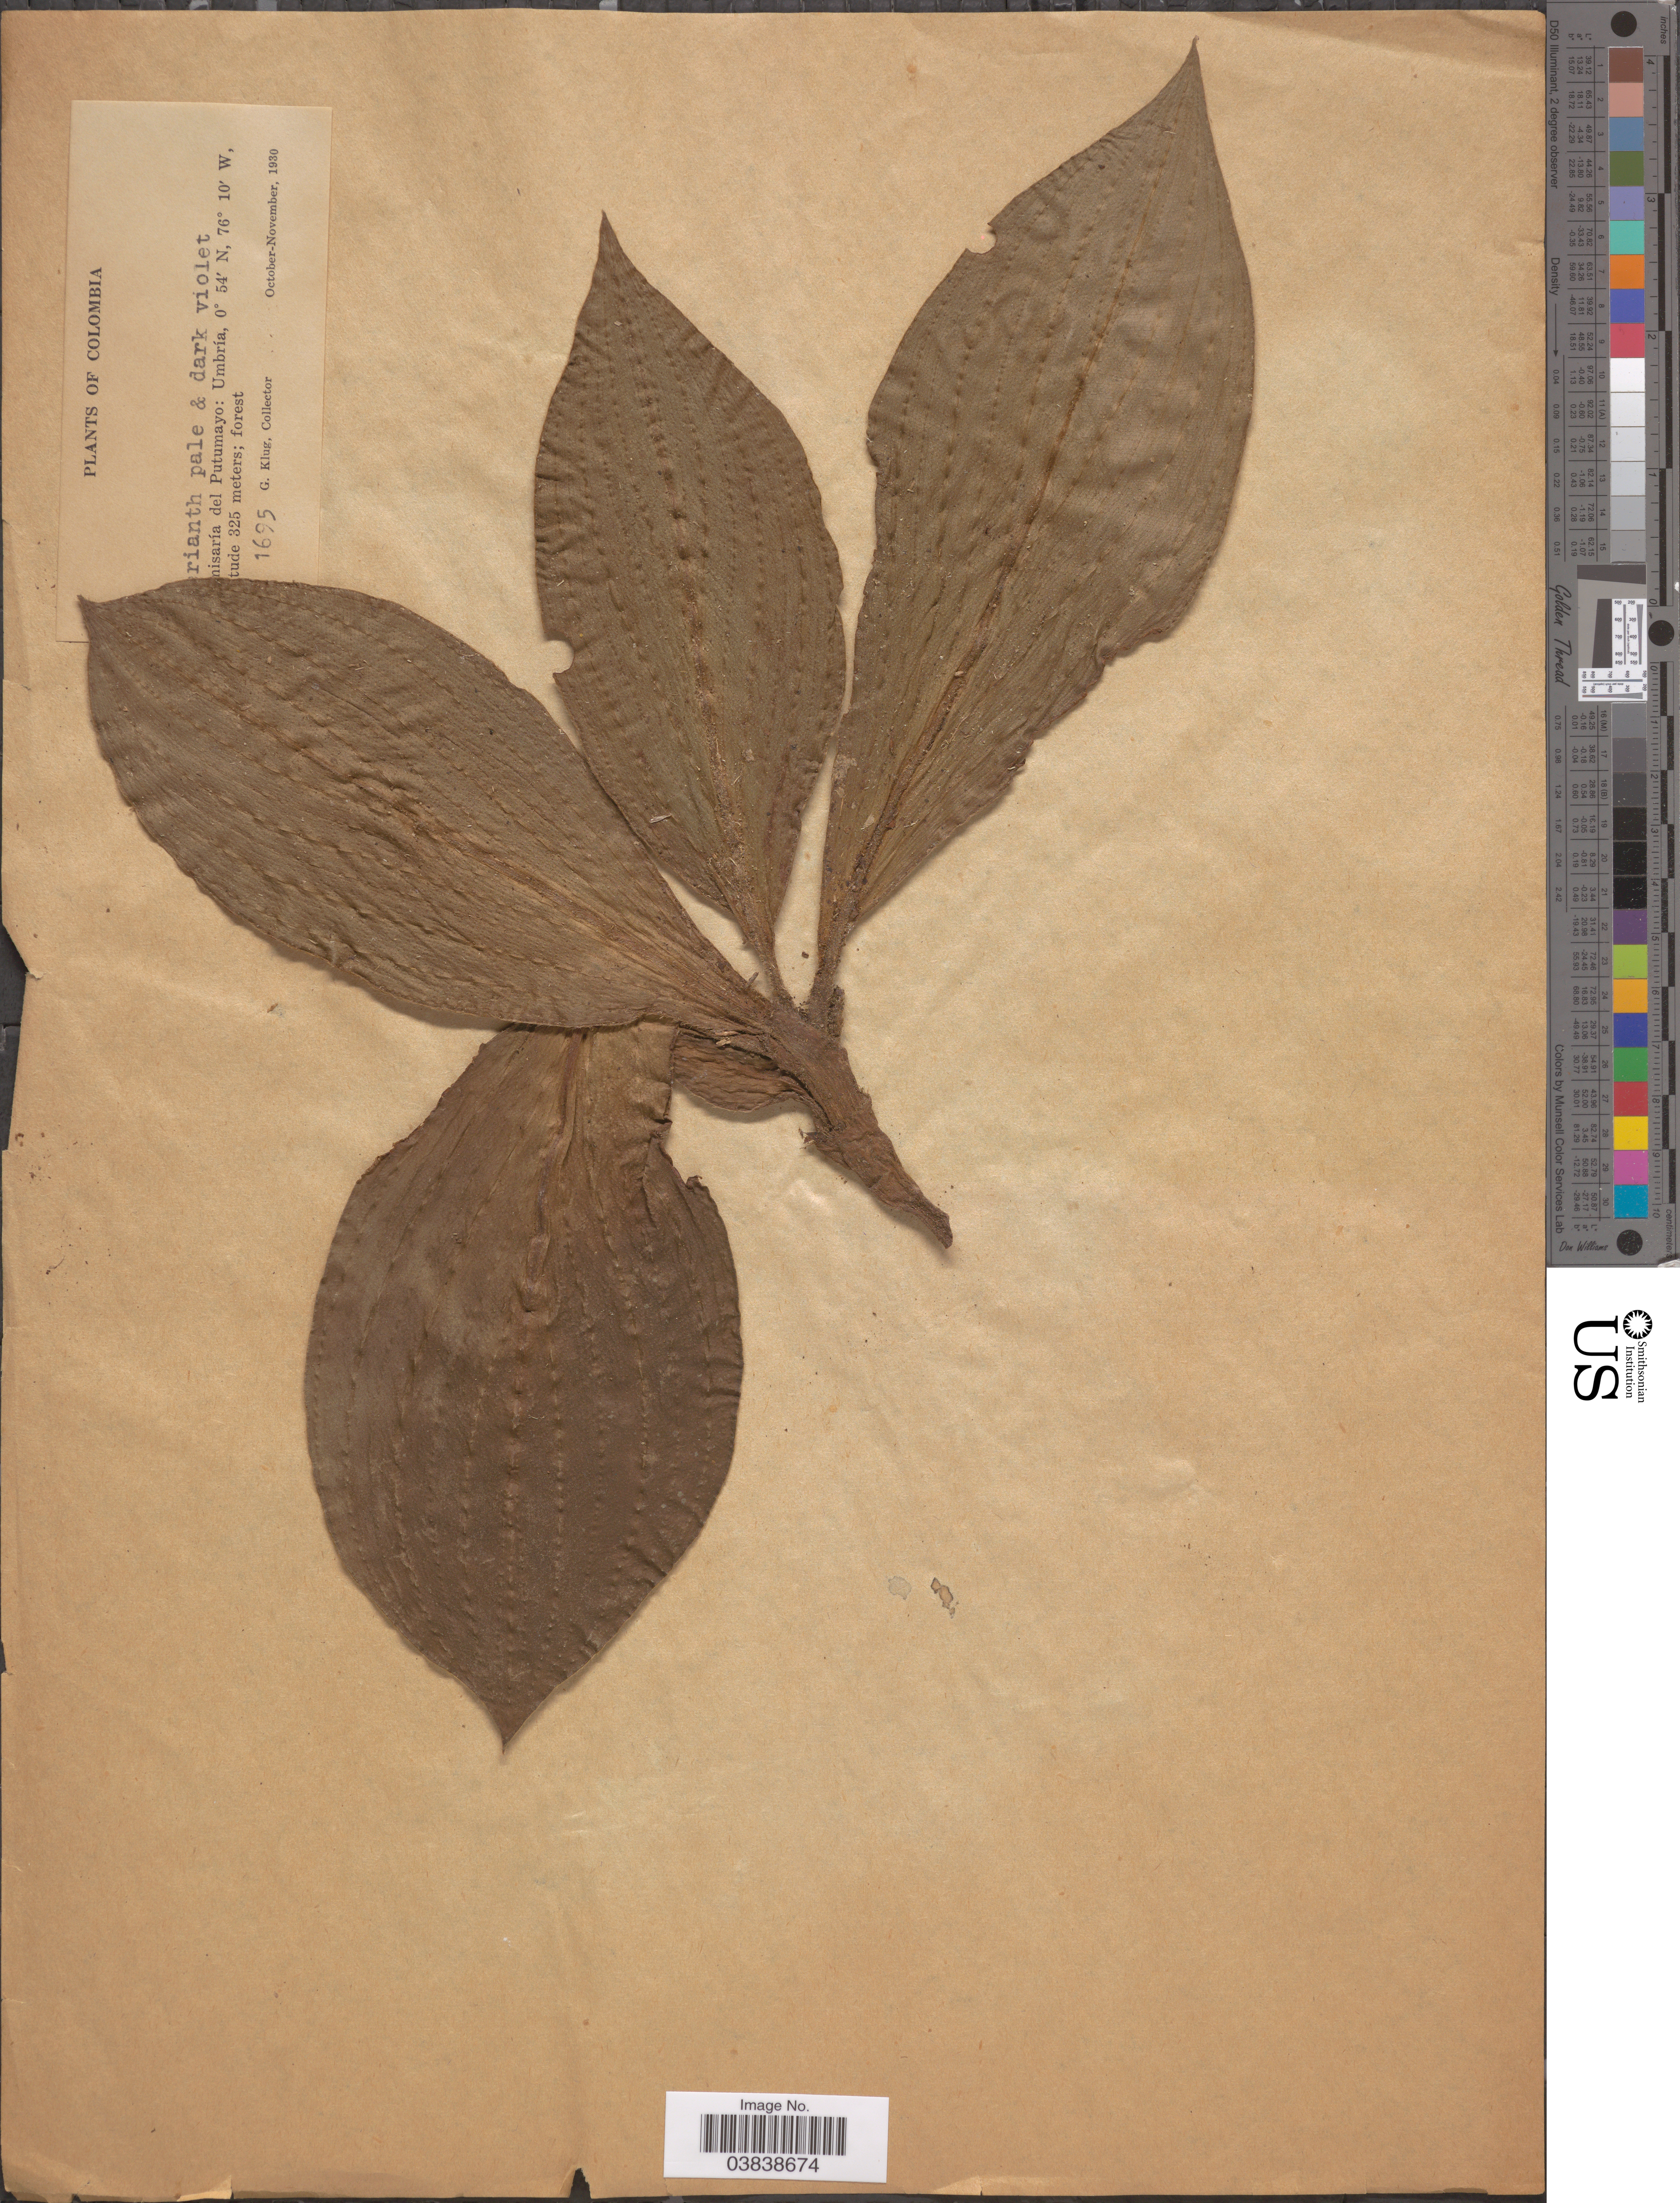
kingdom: Plantae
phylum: Tracheophyta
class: Liliopsida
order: Commelinales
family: Commelinaceae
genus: Geogenanthus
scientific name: Geogenanthus rhizanthus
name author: (Ule) G. Brückn.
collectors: G. Klug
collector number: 1695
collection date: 1930-10/1930-11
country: Colombia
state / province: Putumayo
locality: Comisaría del Putumayo: Umbría.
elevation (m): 325